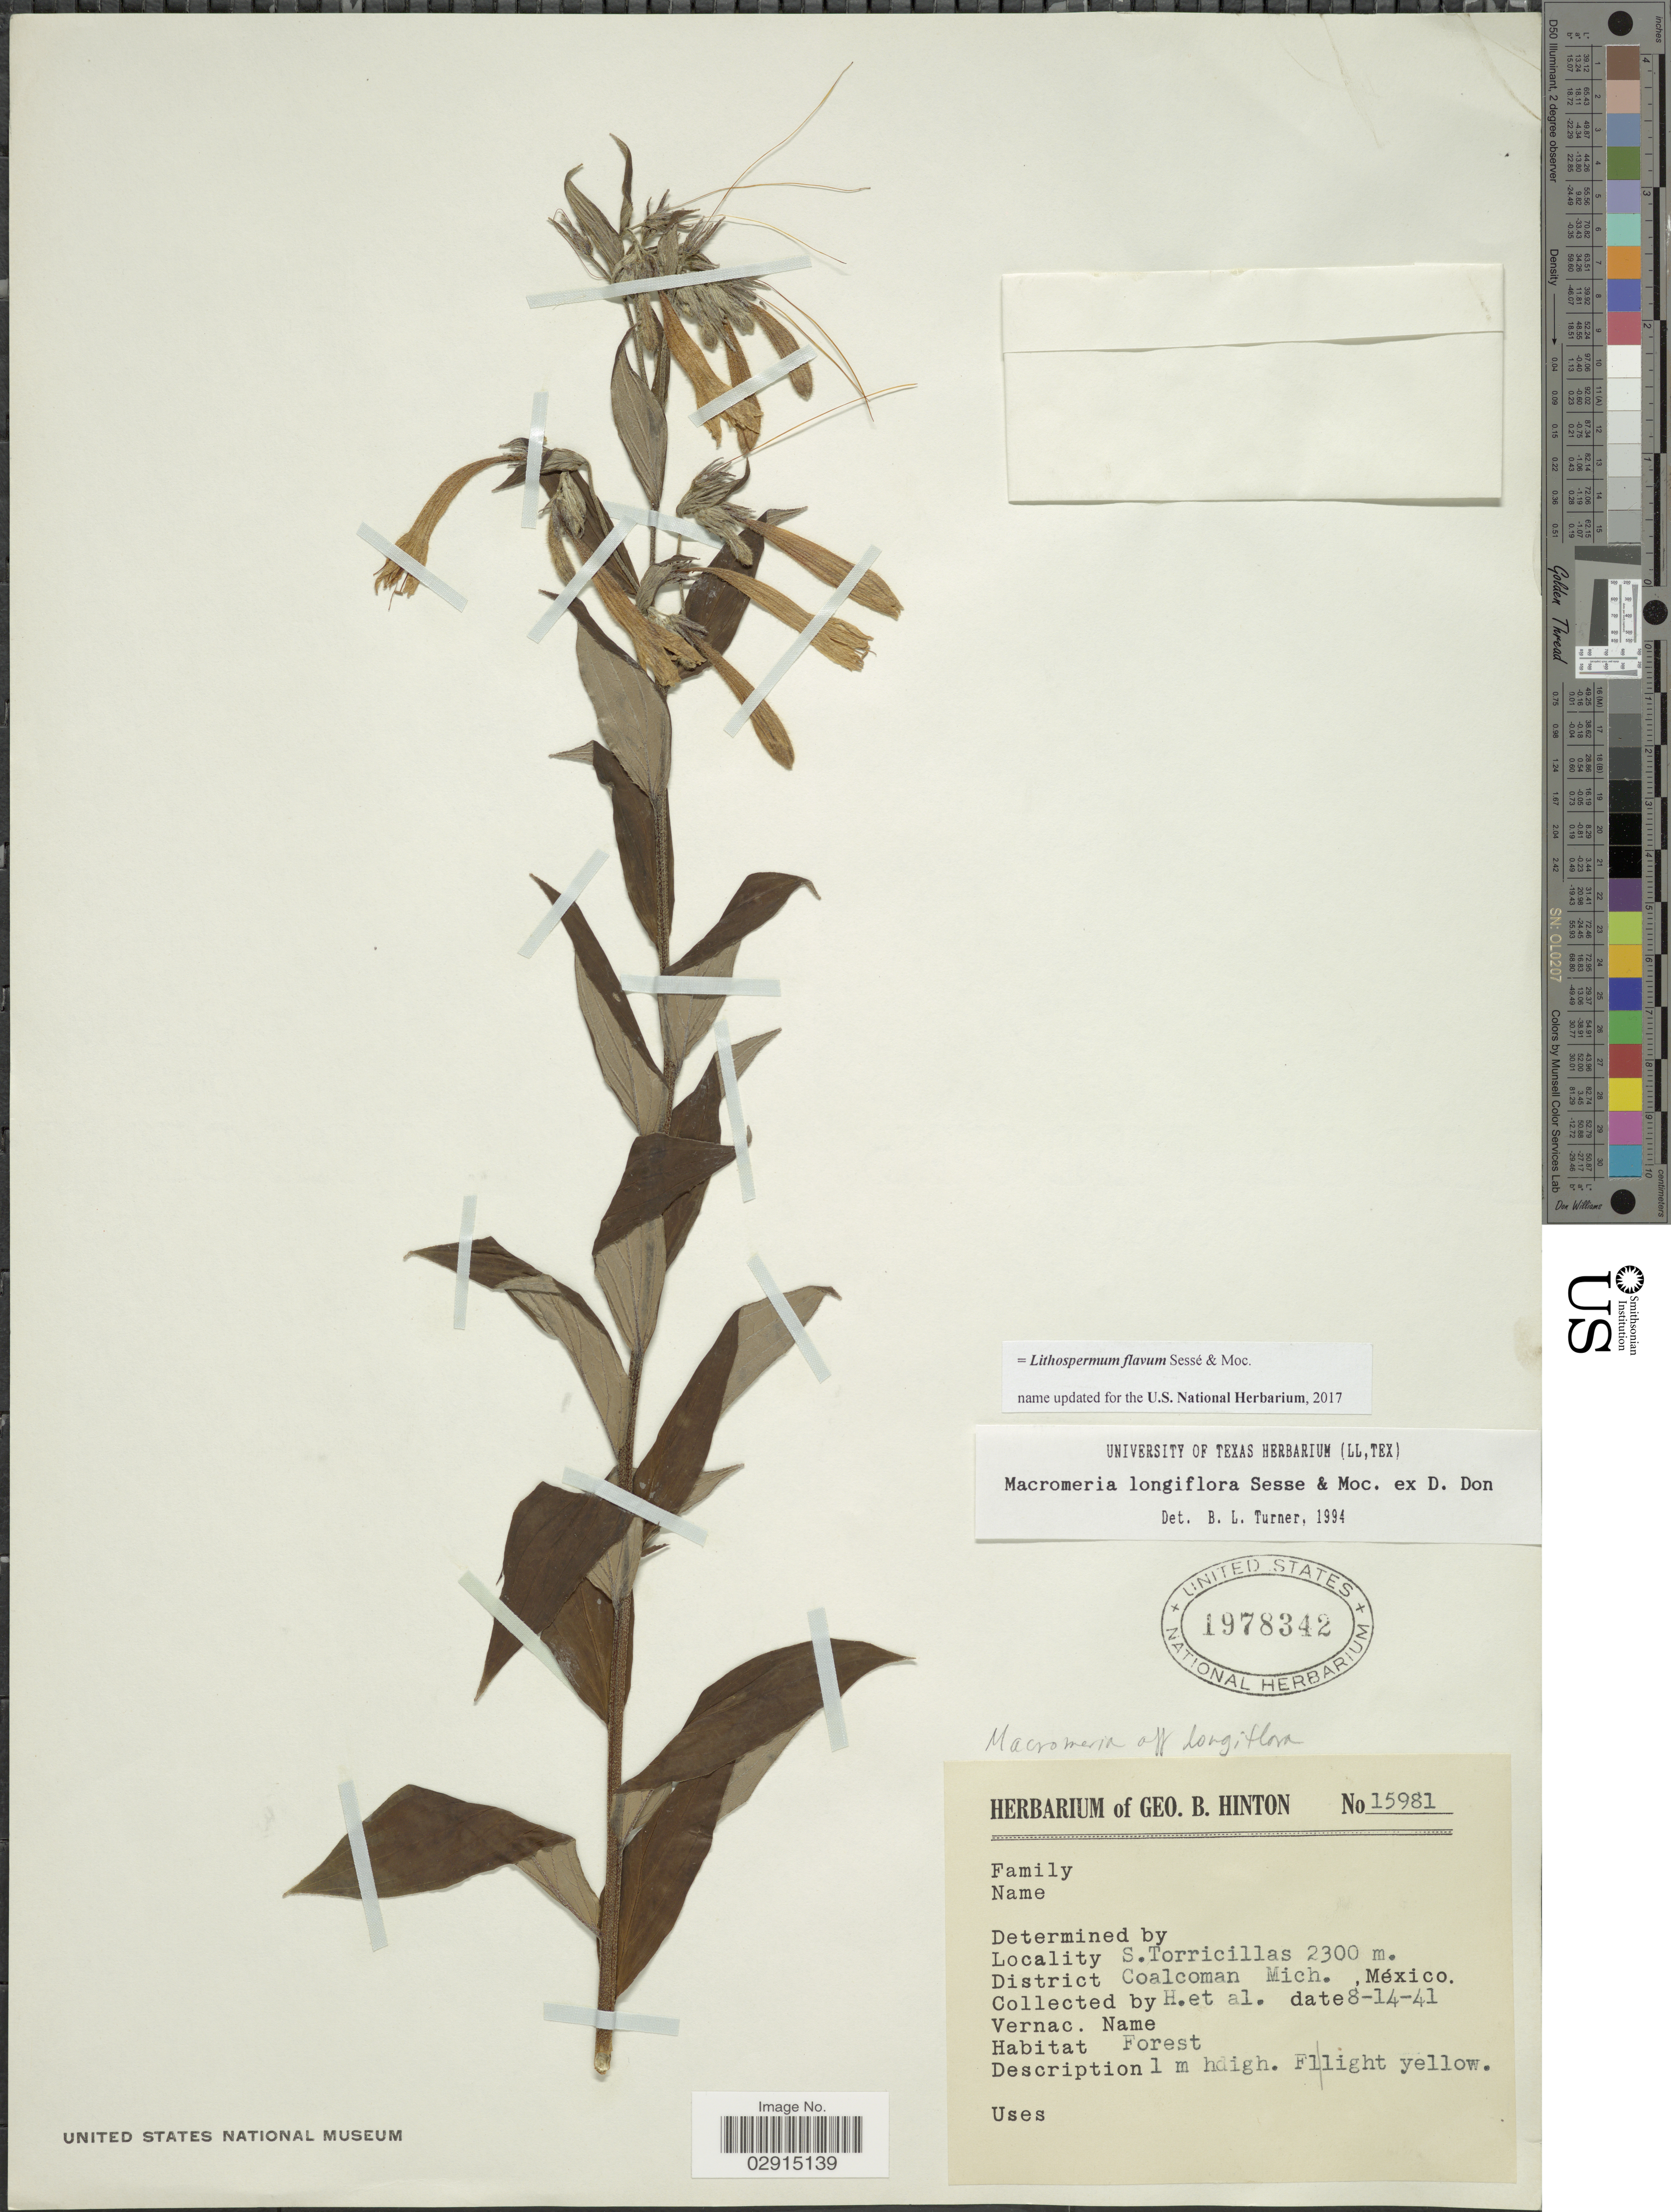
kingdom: Plantae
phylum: Tracheophyta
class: Magnoliopsida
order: Boraginales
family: Boraginaceae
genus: Lithospermum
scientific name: Lithospermum flavum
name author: Sessé & Moc.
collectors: G. B. Hinton & et al.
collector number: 15981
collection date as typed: Transcribed d/m/y: 14/8/41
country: Mexico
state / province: Michoacán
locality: S. Torricillas, District Coalcoman.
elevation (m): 2300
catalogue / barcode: US 1978342